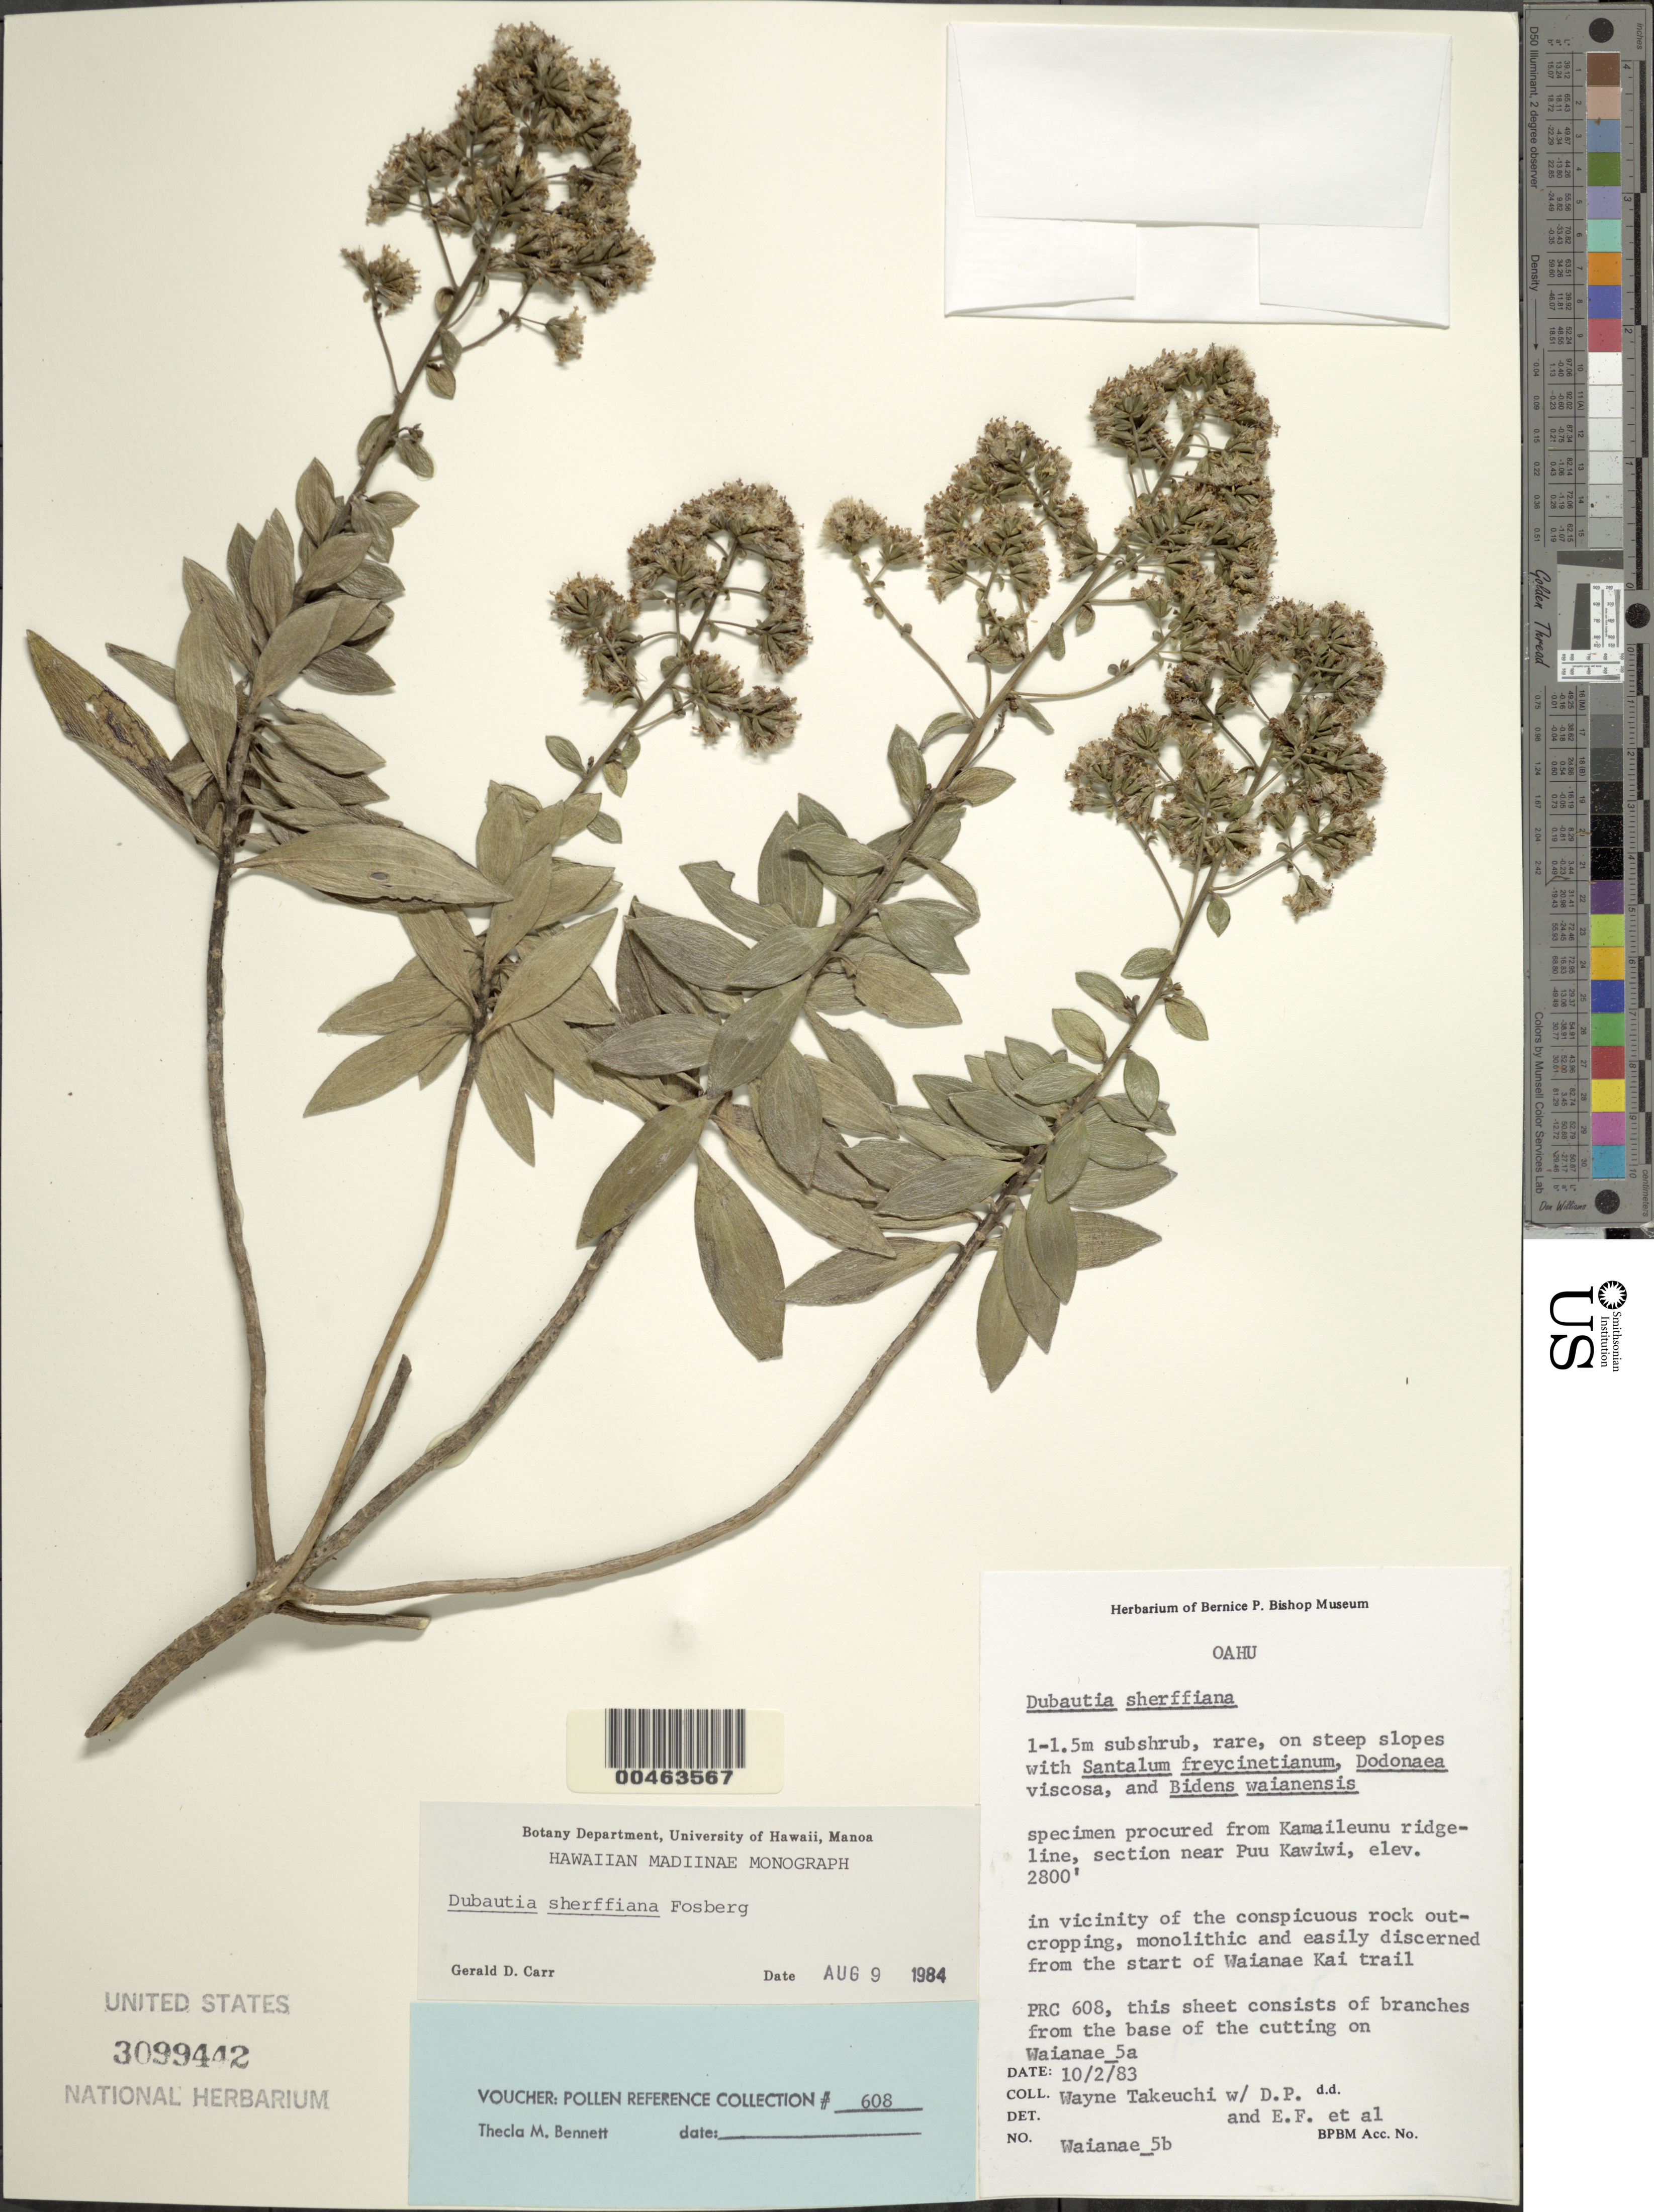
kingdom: Plantae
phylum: Tracheophyta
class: Magnoliopsida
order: Asterales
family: Asteraceae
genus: Dubautia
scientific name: Dubautia sherffiana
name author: Fosberg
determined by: Carr, G. D.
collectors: W. N. Takeuchi, D.P. & E.F.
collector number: Waianae_5b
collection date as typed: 10 Feb 1983 or 2 Oct 1983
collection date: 1983-02-10 or 1983-10-02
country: United States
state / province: Hawaii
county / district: Honolulu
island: Oahu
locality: from Kamaileunu ridgeline, section near Puu Kawiwi, from the start of Waianae Kai trail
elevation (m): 853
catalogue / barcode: US 3099442